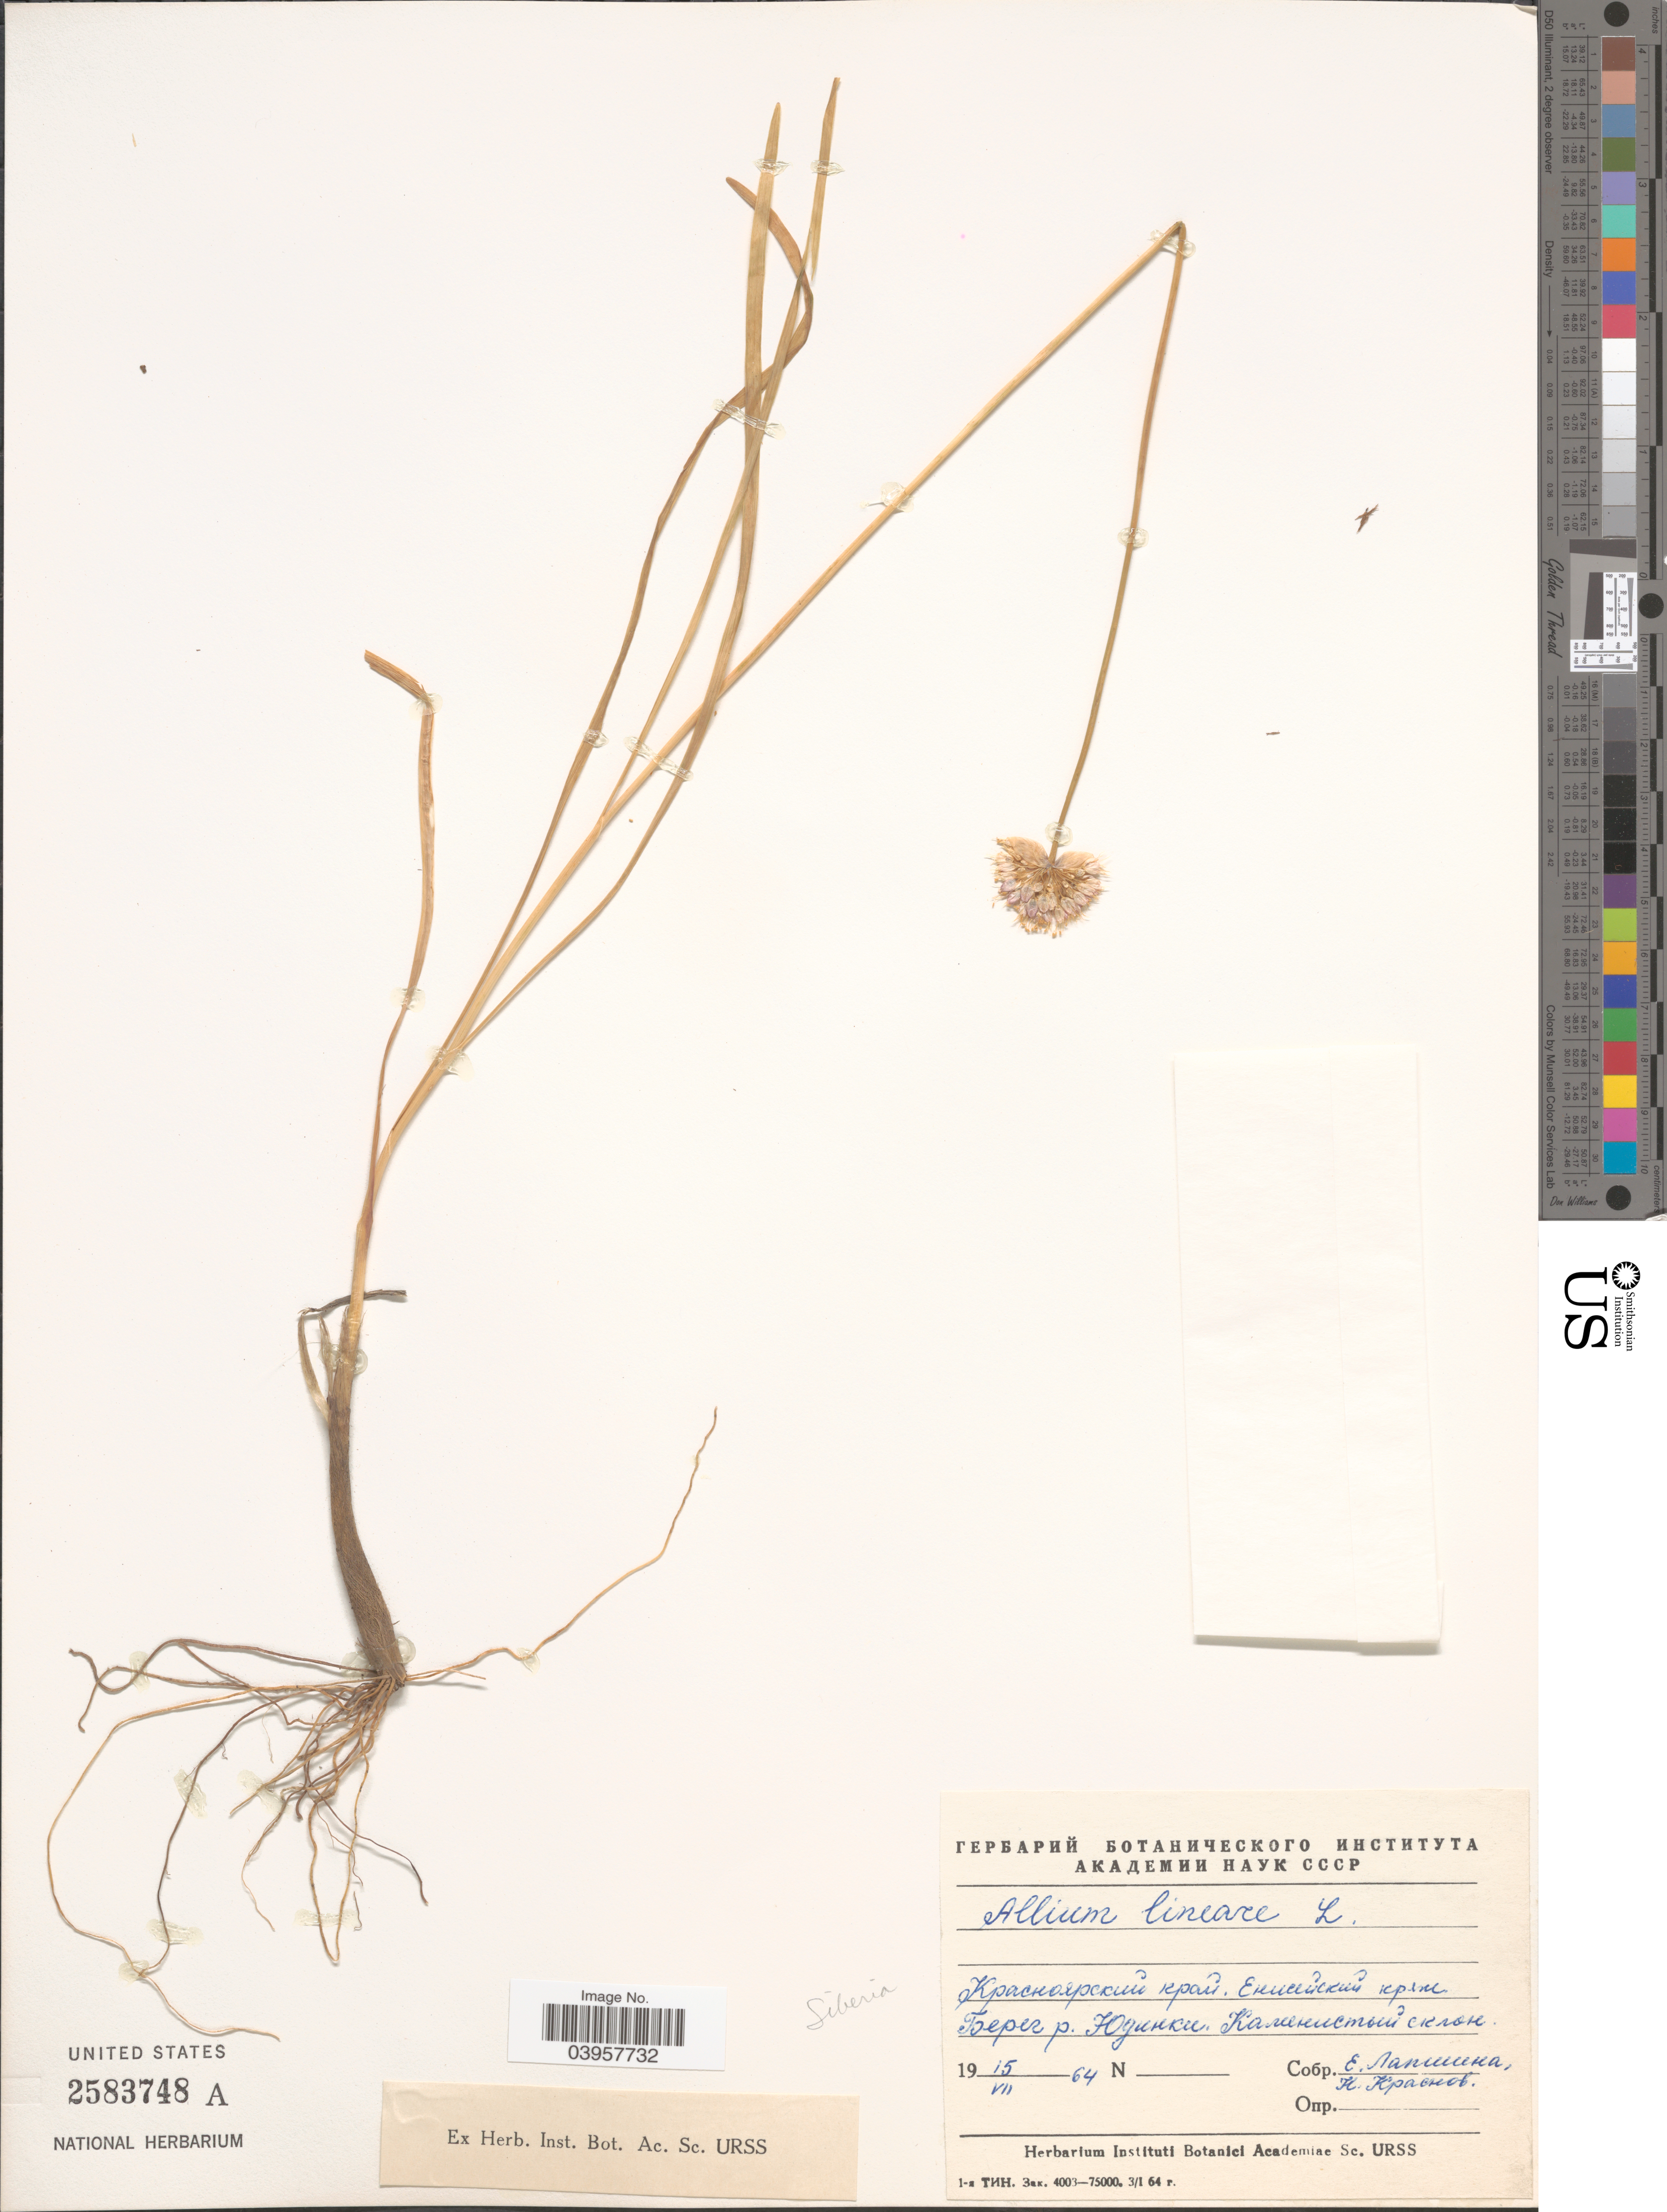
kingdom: Plantae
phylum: Tracheophyta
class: Liliopsida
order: Asparagales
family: Amaryllidaceae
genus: Allium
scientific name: Allium lineare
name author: L.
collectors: E. Lapshina & N. Krasnov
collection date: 1964-07-15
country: Russian Federation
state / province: Krasnoyarsk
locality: Shore of river Yudinka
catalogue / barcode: US 2583748A